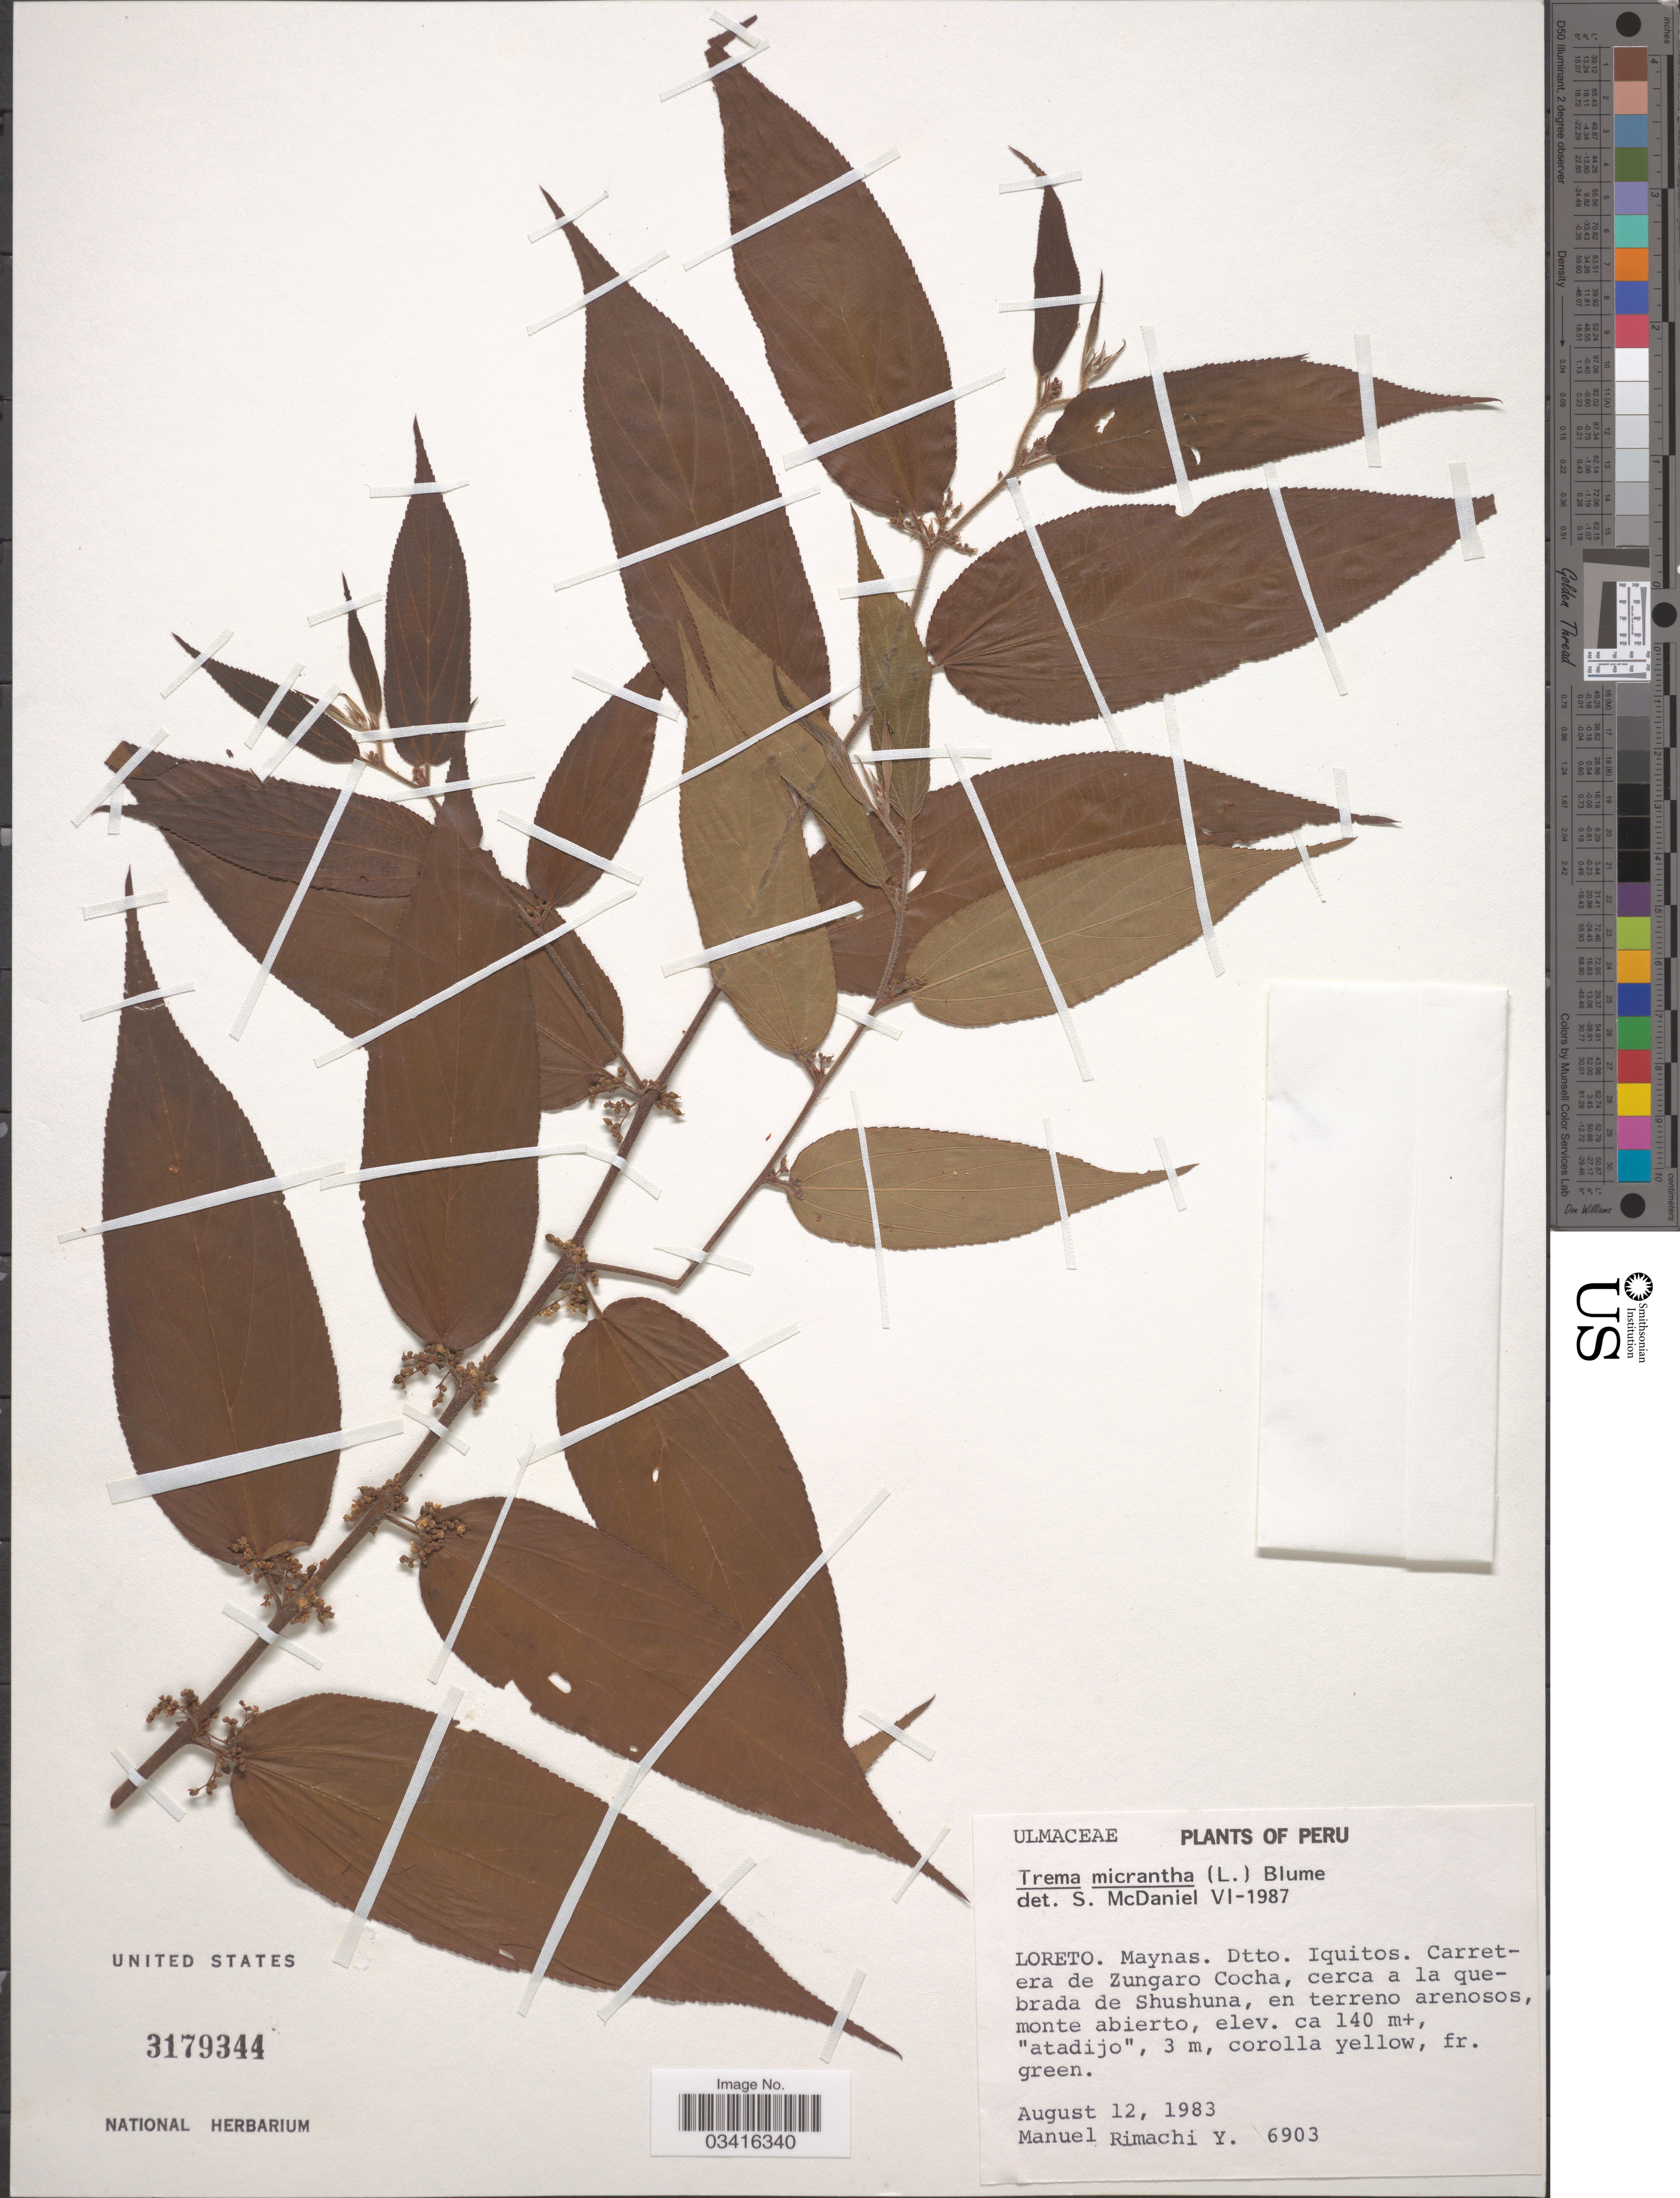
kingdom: Plantae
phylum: Tracheophyta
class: Magnoliopsida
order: Rosales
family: Cannabaceae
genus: Trema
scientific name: Trema micranthum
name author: (L.) Blume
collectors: M. Rimachi Y.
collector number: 6903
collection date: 1983-08-12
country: Peru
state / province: Loreto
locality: Maynas. Dtto. Iquitos. Carretera de Zungaro Cocha, cerca a la quebrada de Shushuna, en terreno arenosos, monte abierto.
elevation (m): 140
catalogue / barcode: US 3179344